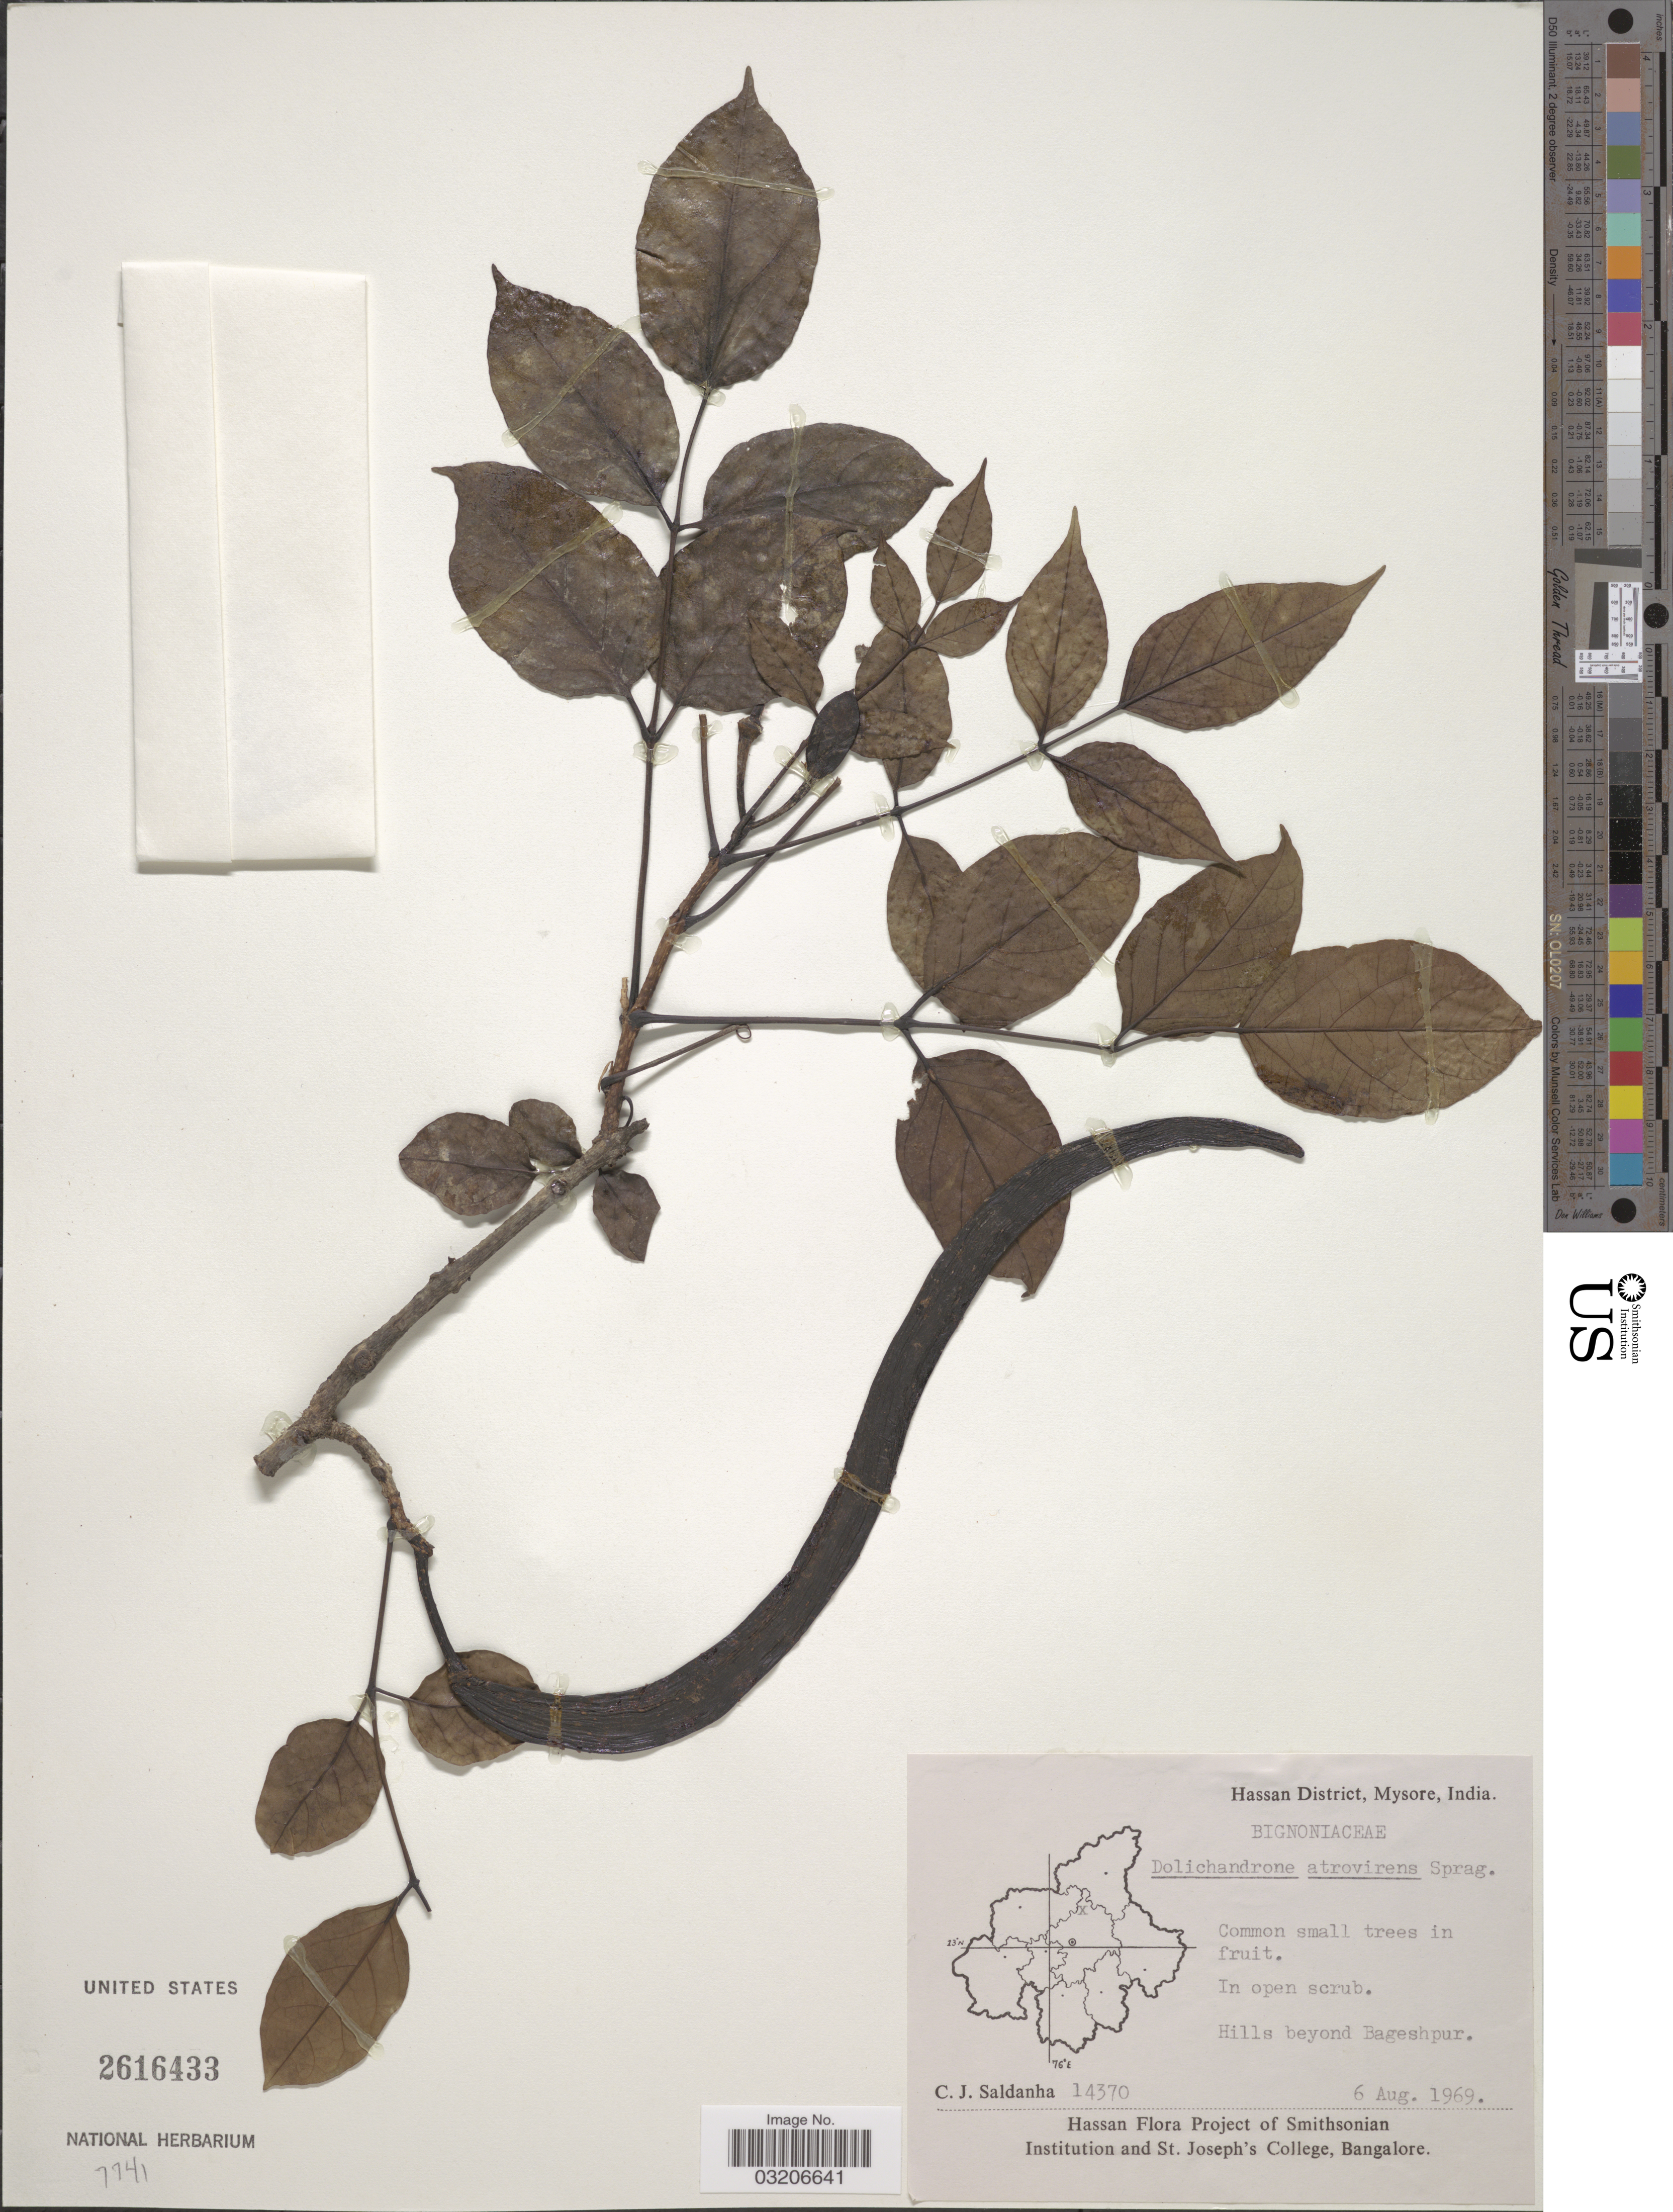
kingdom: Plantae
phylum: Tracheophyta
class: Magnoliopsida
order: Lamiales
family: Bignoniaceae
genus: Dolichandrone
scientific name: Dolichandrone atrovirens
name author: (Roth) K. Schum.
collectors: C. J. Saldanha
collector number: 14370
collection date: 1969-08-06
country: India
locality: Hassan District, Mysore. Hills beyond Bageshpur.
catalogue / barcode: US 2616433